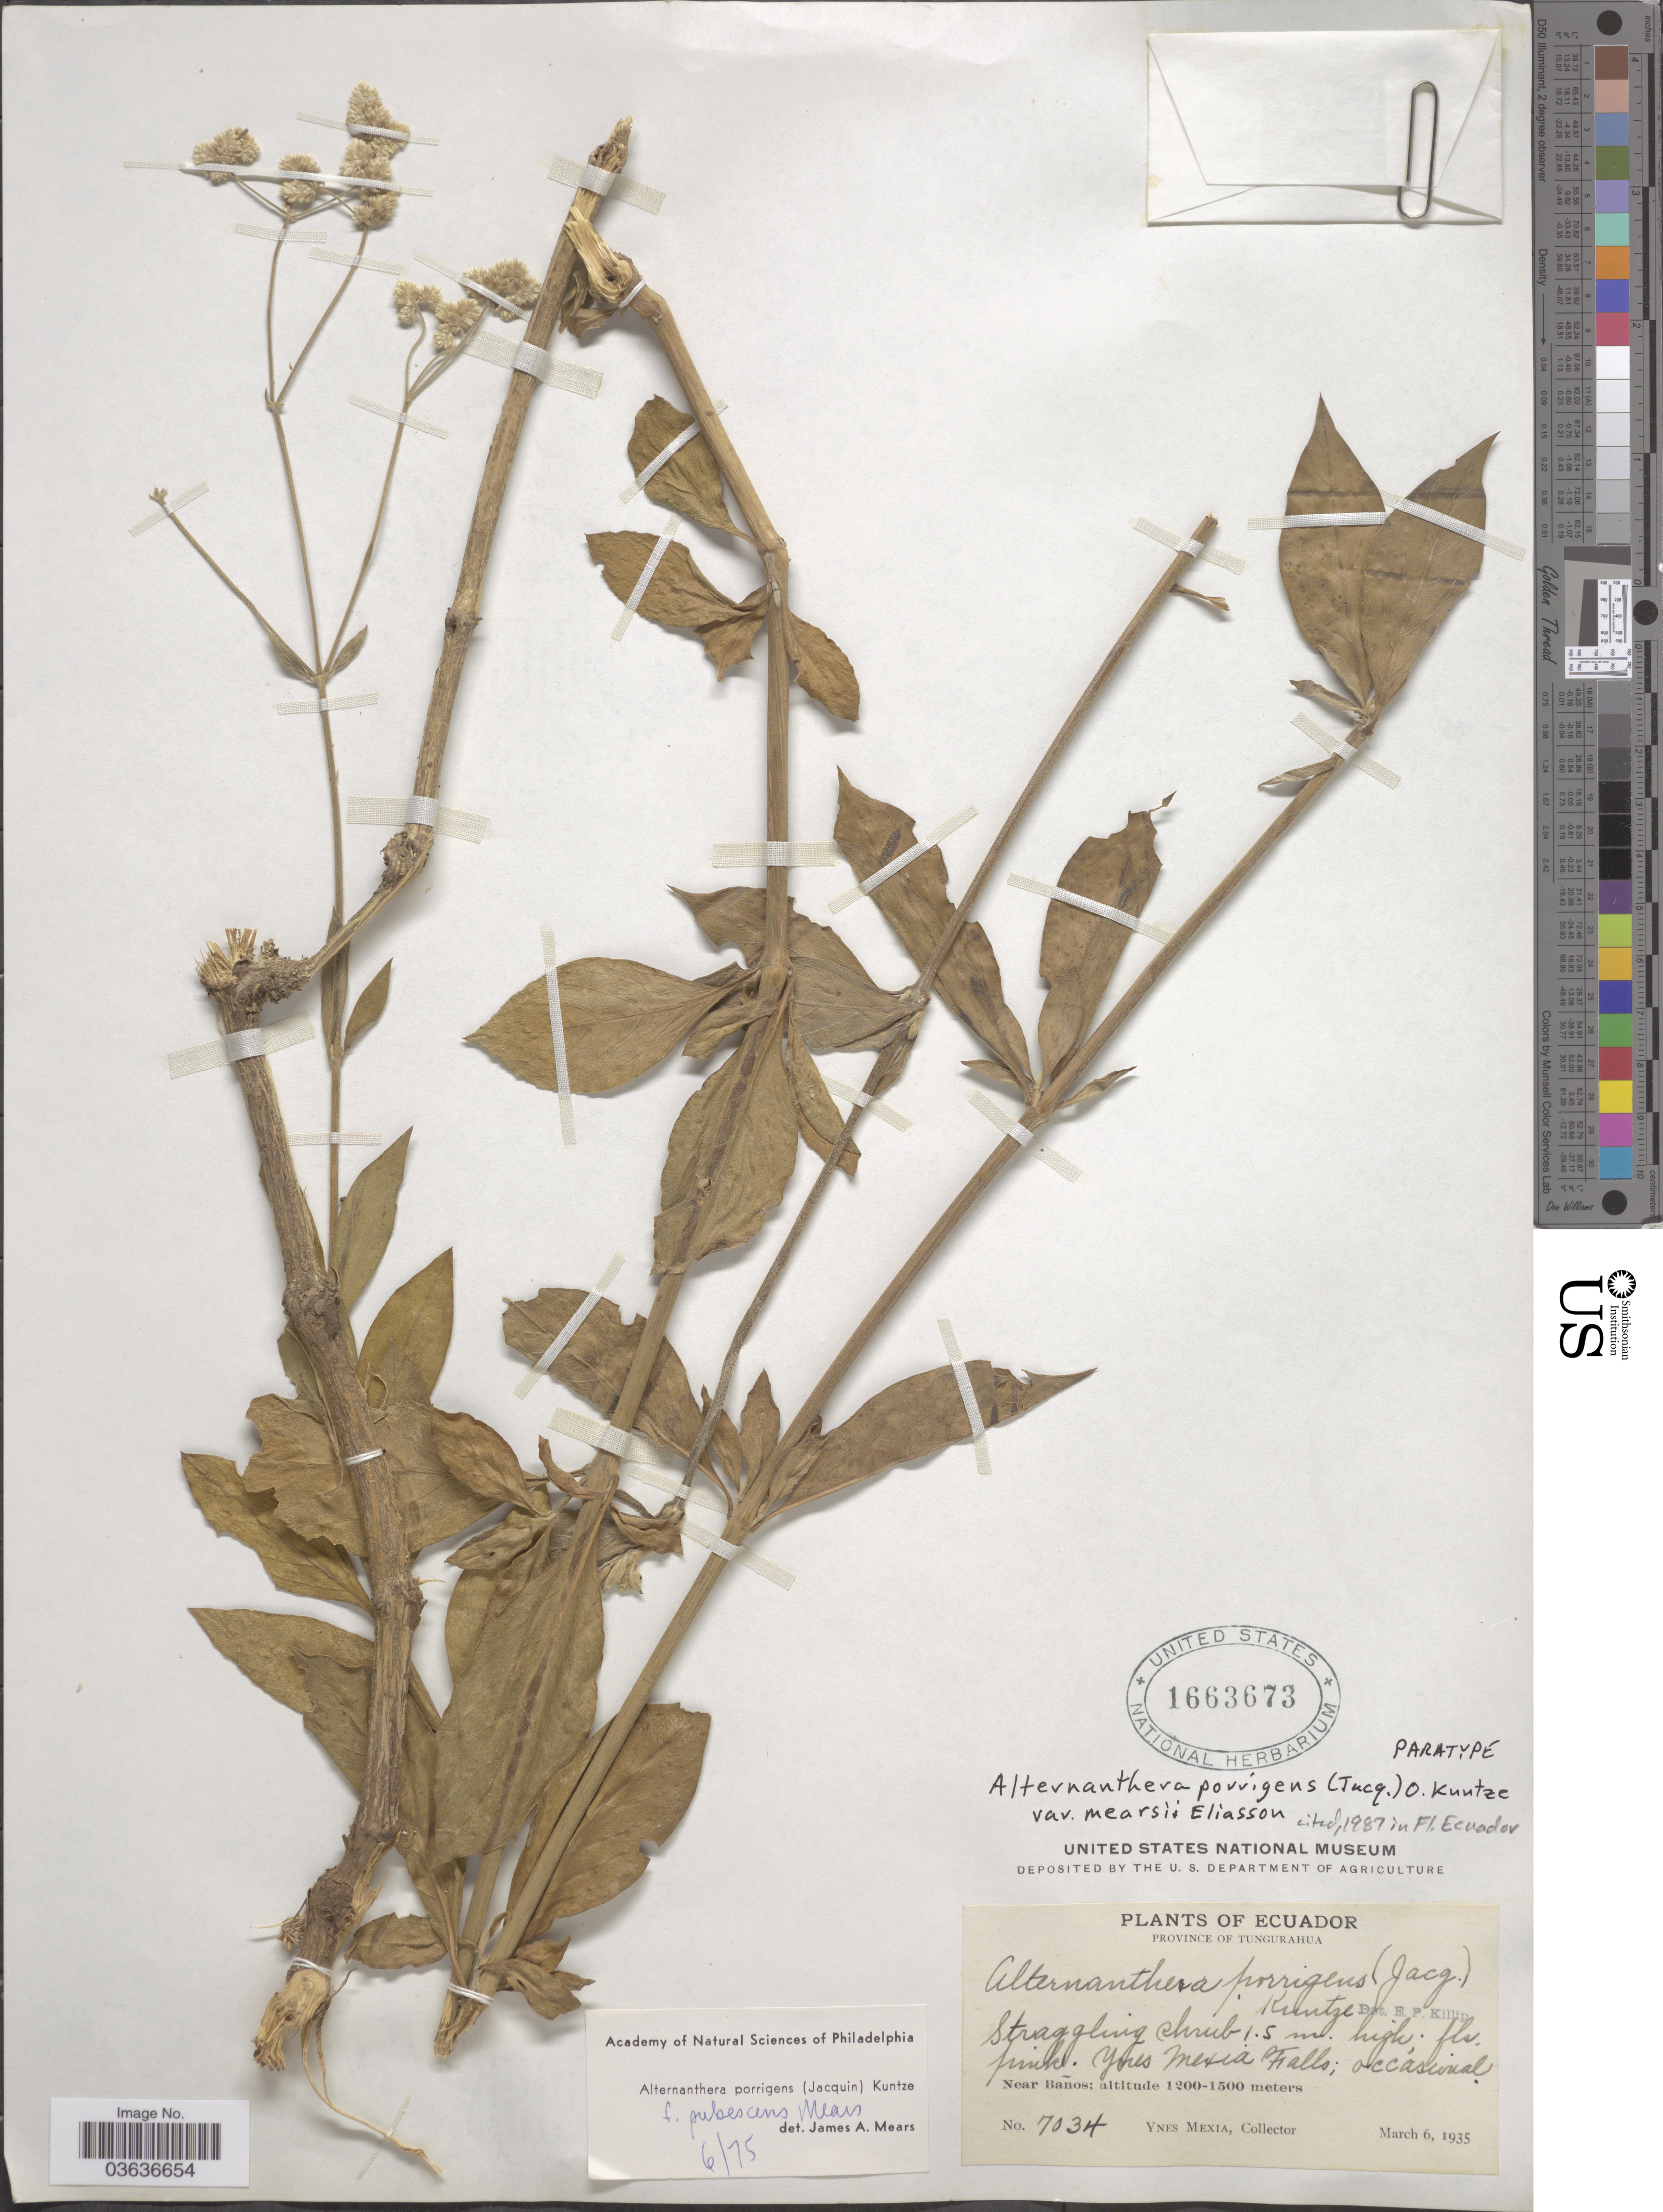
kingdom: Plantae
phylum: Tracheophyta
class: Magnoliopsida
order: Caryophyllales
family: Amaranthaceae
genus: Alternanthera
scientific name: Alternanthera porrigens var. mearsii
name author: Eliasson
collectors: Y. Mexia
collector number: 7034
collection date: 1935-03-06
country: Ecuador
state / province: Tungurahua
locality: Ynes Mexia Falls. Near Baños.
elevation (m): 1200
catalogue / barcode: US 1663673